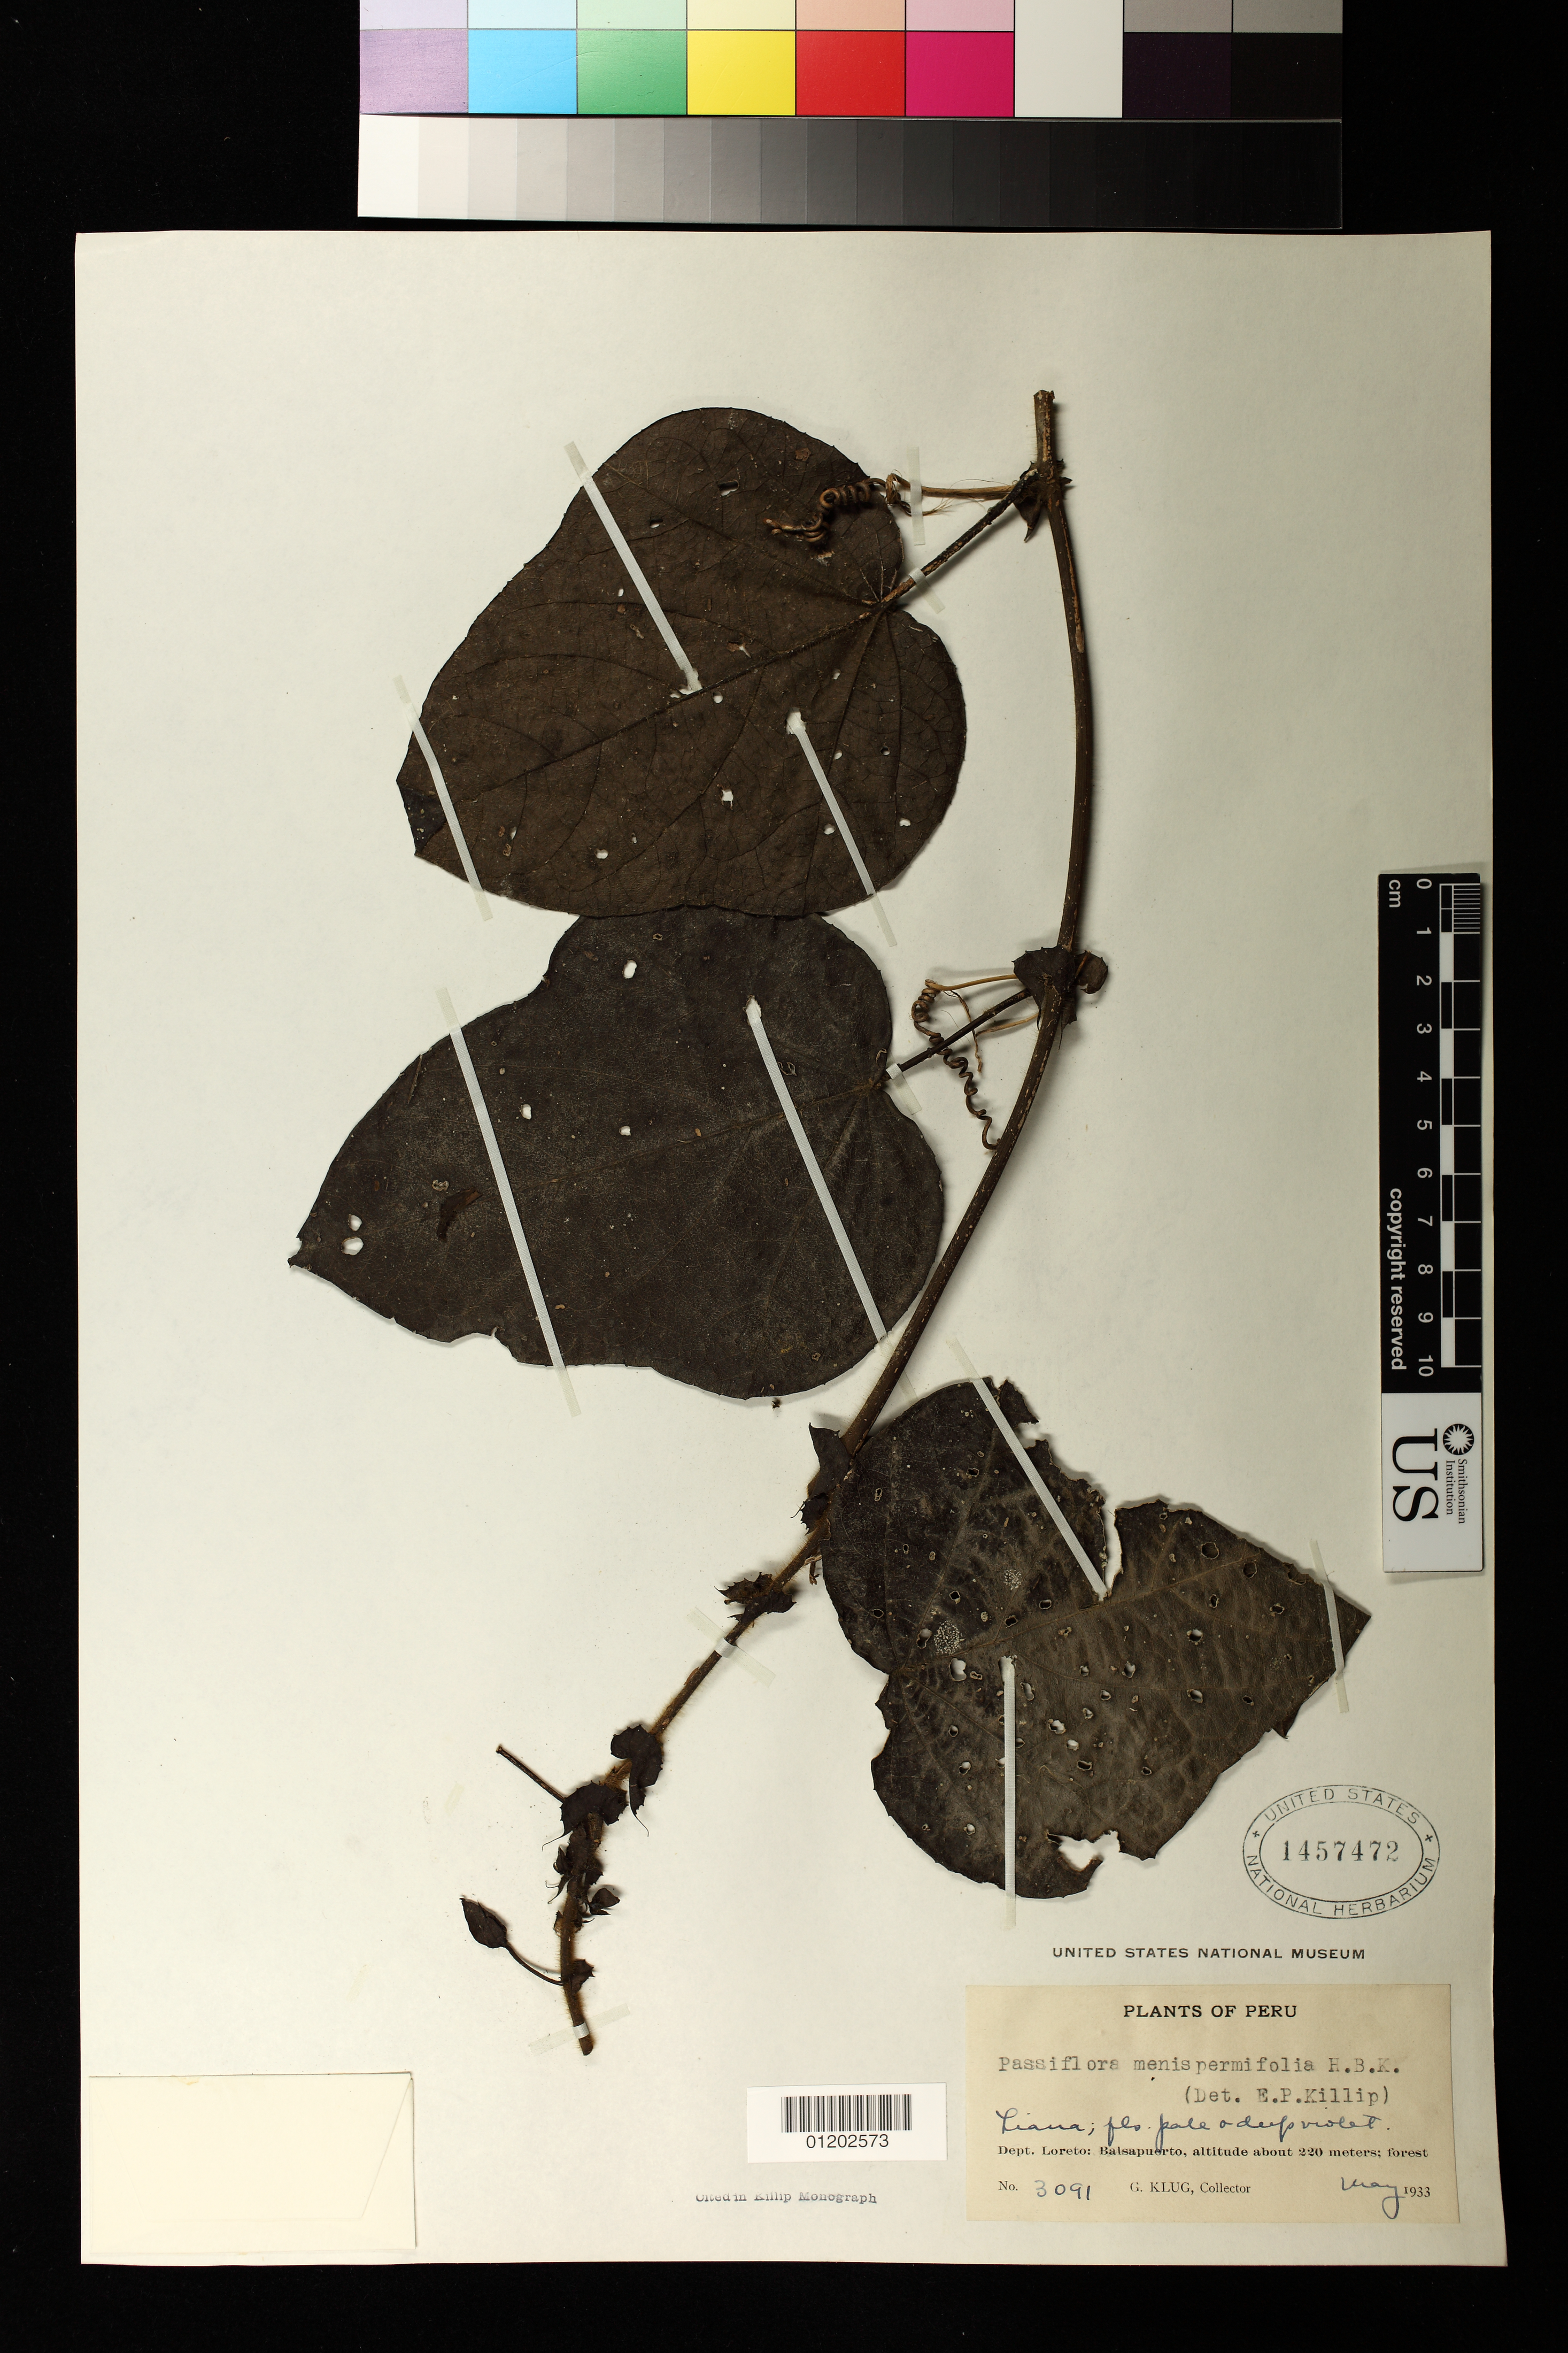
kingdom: Plantae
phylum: Tracheophyta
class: Magnoliopsida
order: Malpighiales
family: Passifloraceae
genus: Passiflora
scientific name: Passiflora menispermifolia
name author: Kunth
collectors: G. Klug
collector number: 3091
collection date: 1933-05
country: Peru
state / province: Loreto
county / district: Alto Amazonas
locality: Balsapuerto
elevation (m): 220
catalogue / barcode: US 1457472